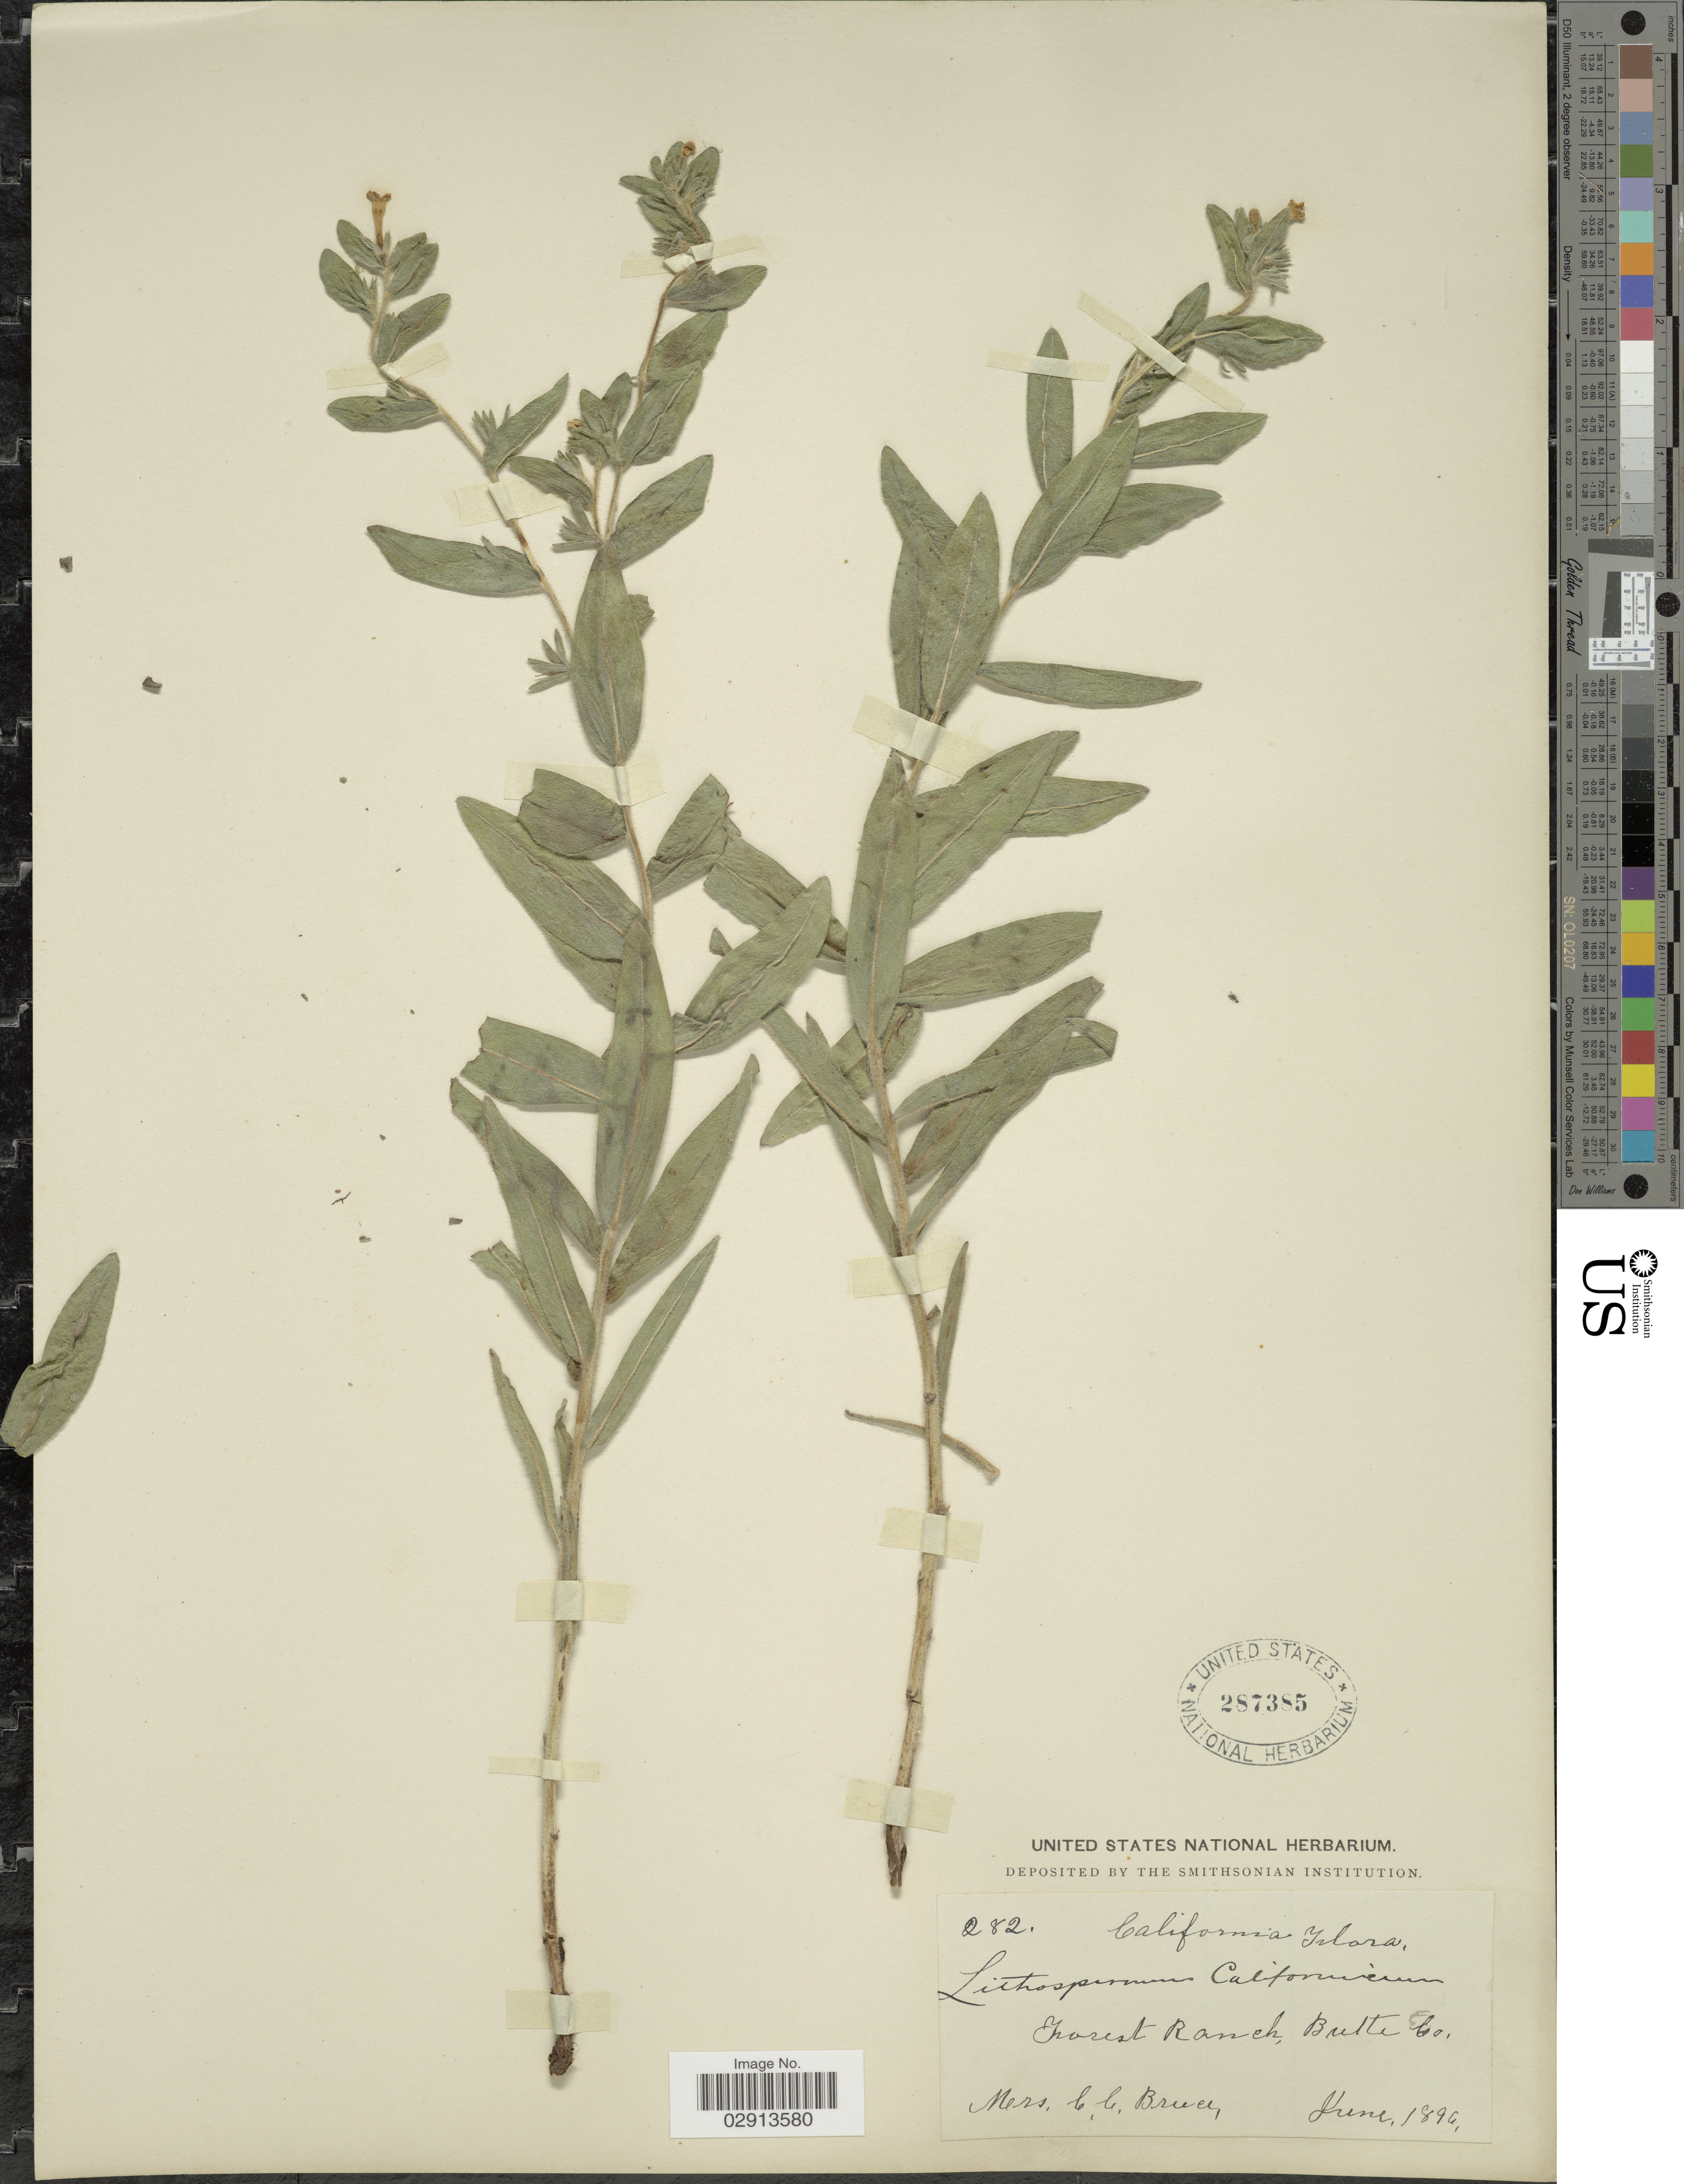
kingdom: Plantae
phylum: Tracheophyta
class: Magnoliopsida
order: Boraginales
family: Boraginaceae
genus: Lithospermum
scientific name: Lithospermum californicum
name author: A. Gray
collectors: C. Bruce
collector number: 282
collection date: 1896-06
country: United States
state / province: California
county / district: Butte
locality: Forest Ranch, Butte Co.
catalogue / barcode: US 287385